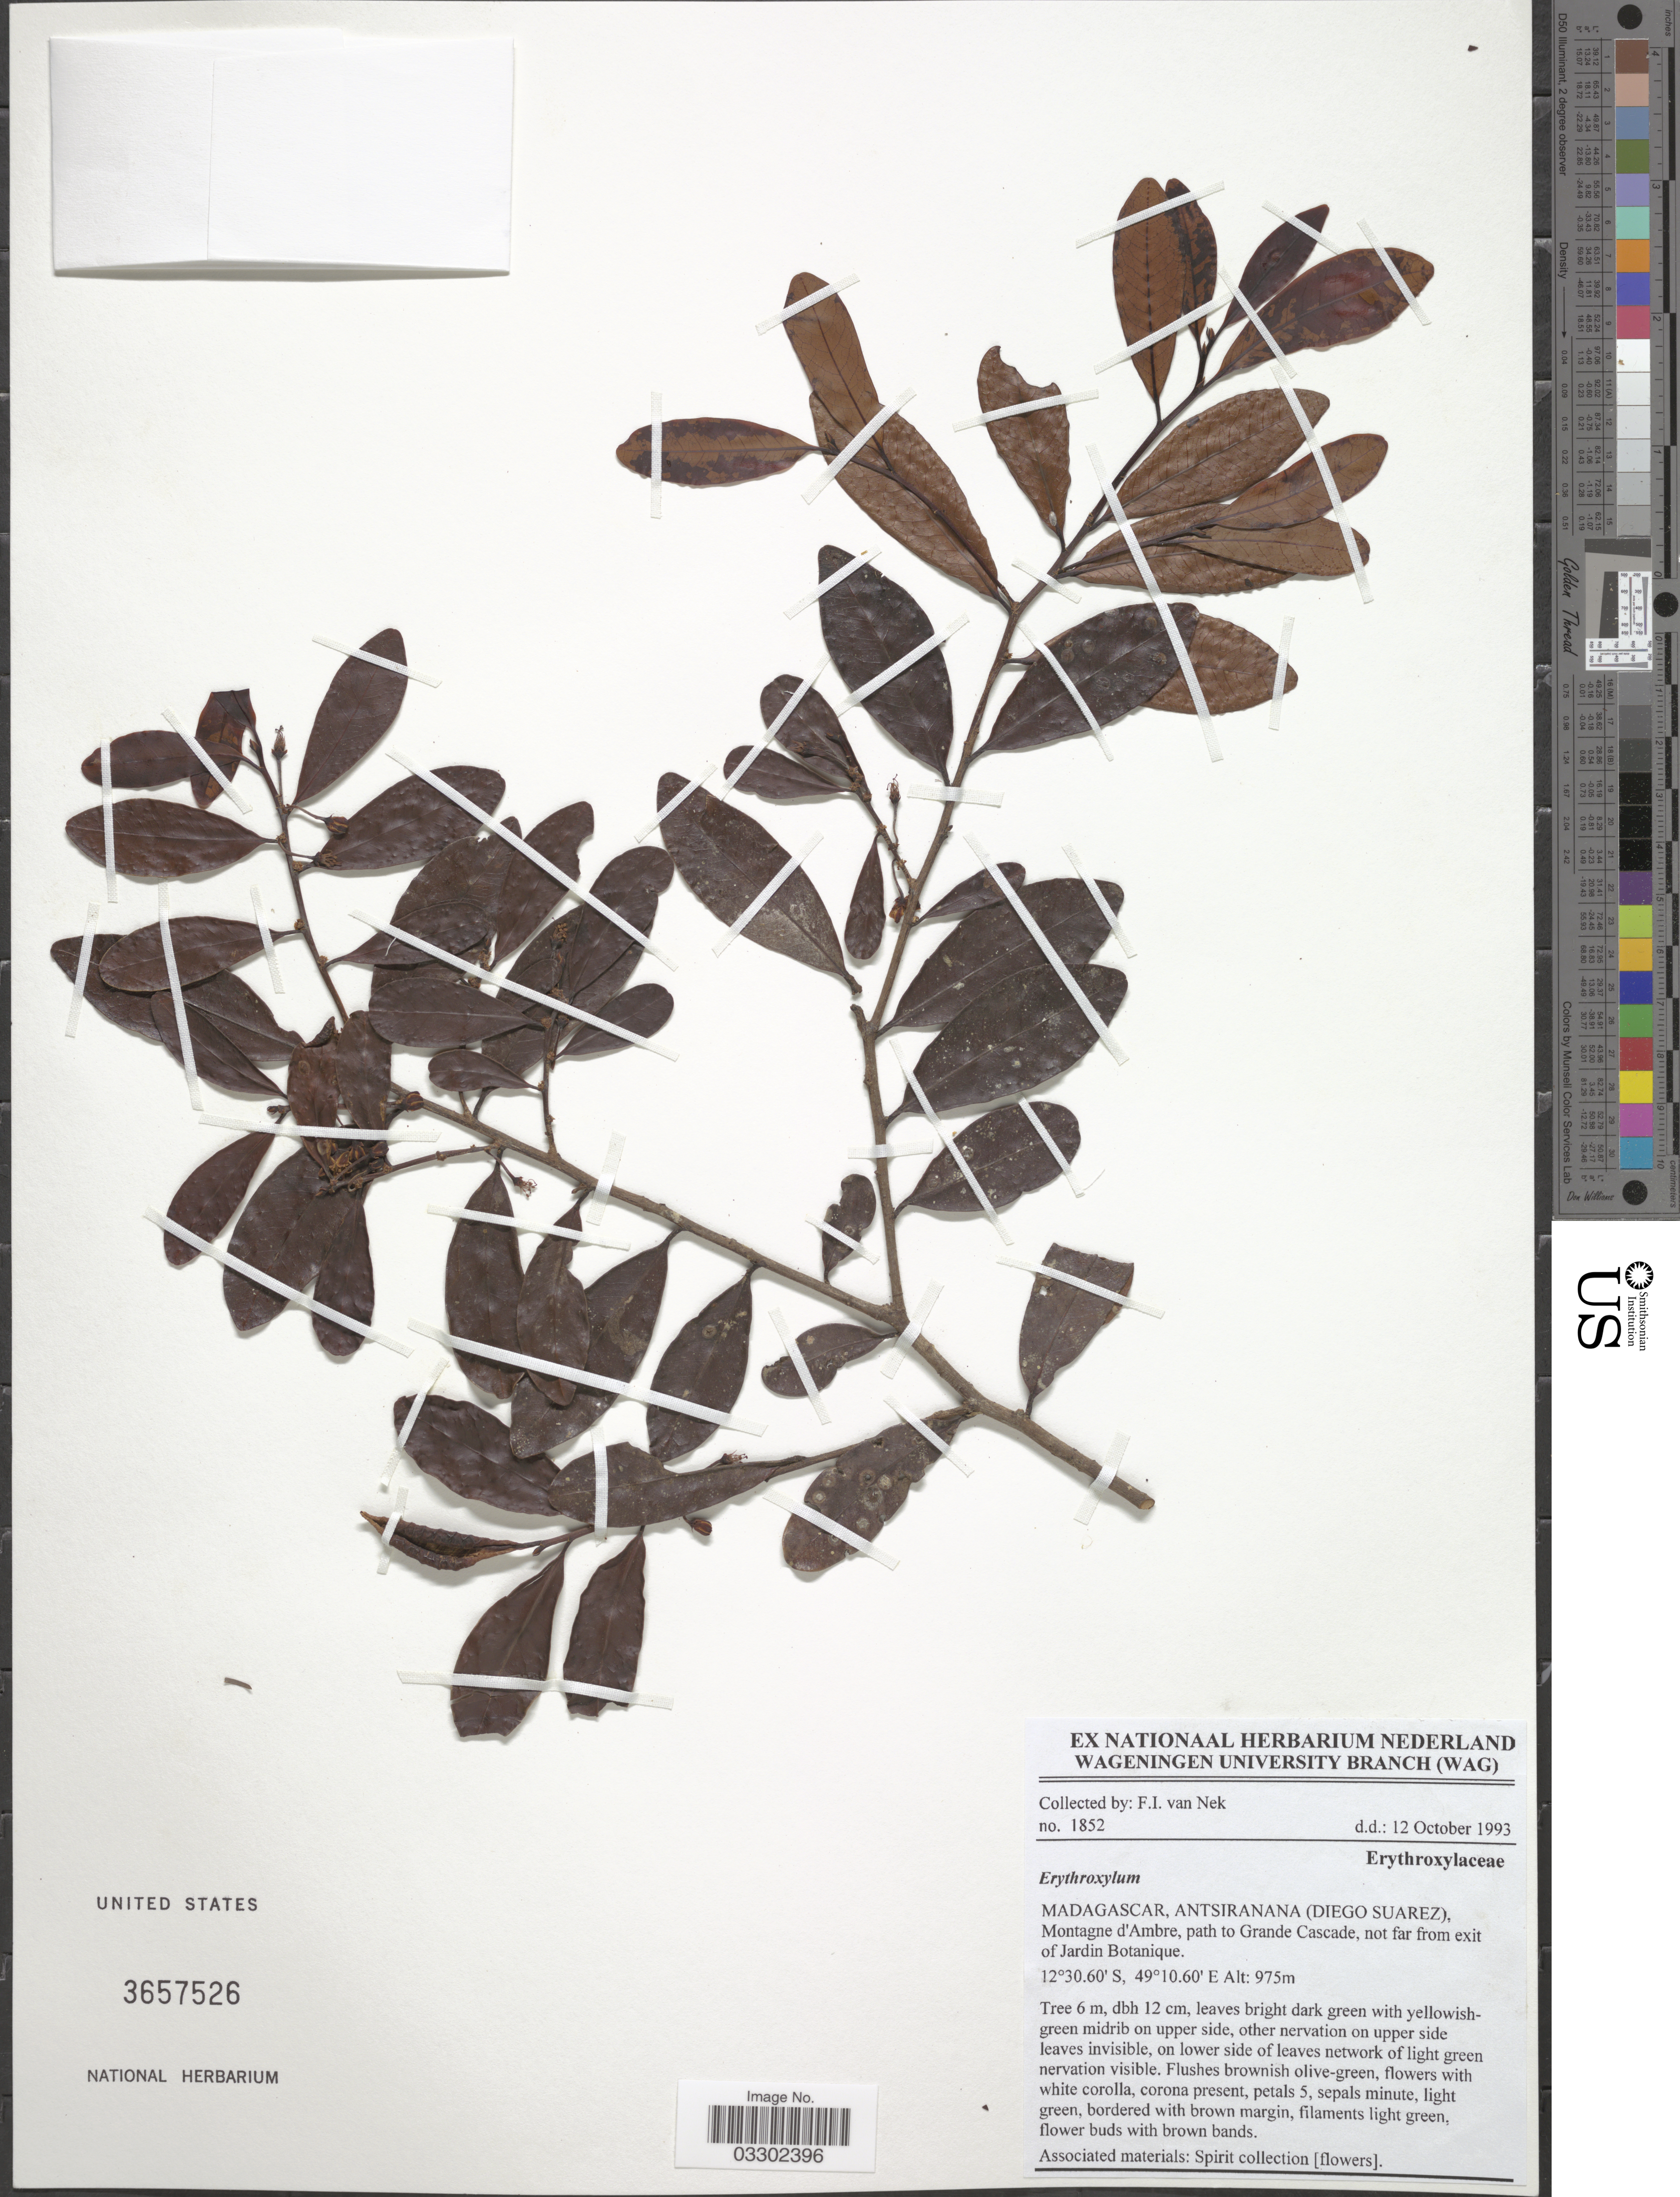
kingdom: Plantae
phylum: Tracheophyta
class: Magnoliopsida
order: Malpighiales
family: Erythroxylaceae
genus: Erythroxylum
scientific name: Erythroxylum sp.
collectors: F. van Nek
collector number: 1852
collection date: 1993-10-12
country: Madagascar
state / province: Diana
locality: (Diego Suarez), Montagne d'Ambre, path to Grande Cascade, not far from exit of Jardin Botanique.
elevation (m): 975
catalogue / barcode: US 3657526